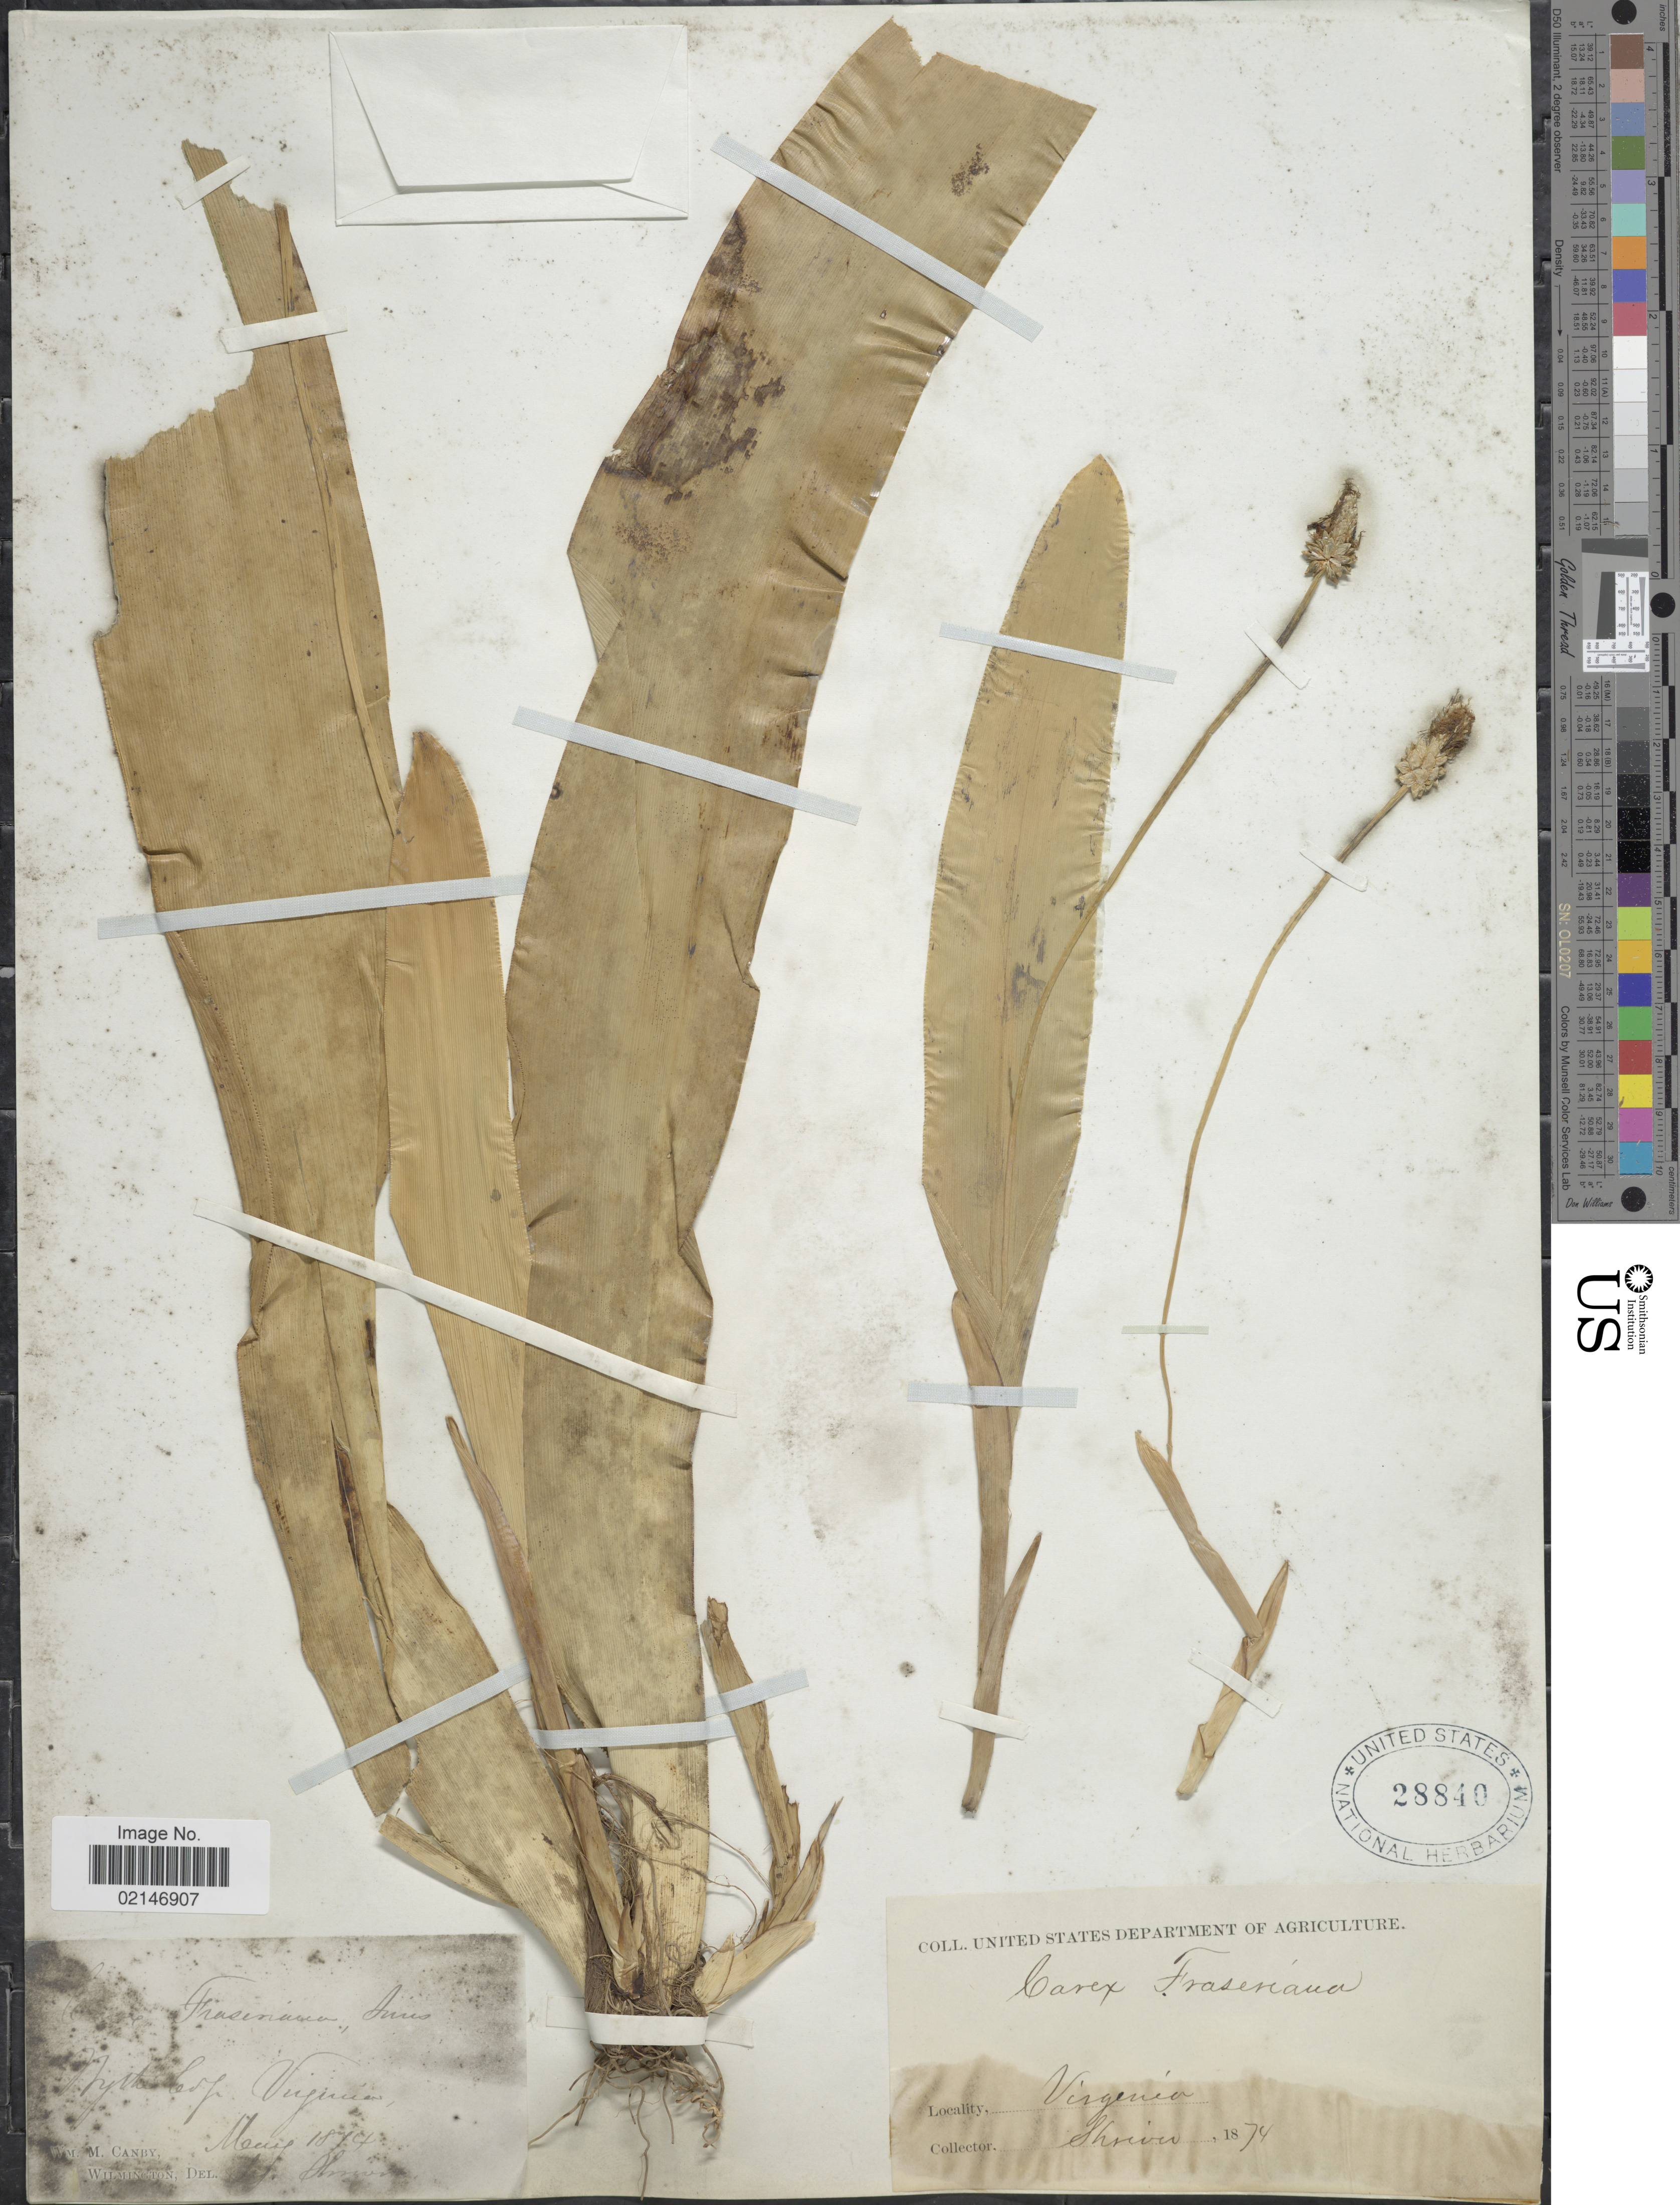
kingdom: Plantae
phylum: Tracheophyta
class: Liliopsida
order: Poales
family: Cyperaceae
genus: Carex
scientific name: Carex fraseriana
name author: Ker Gawl.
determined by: Strong, Mark T., (BOT), Smithsonian Institution - National Museum of Natural History (UNITED STATES)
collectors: H. Shriver & W. M. Canby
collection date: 1874-05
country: United States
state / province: Virginia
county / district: Wythe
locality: Wythe Co.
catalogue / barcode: US 28840